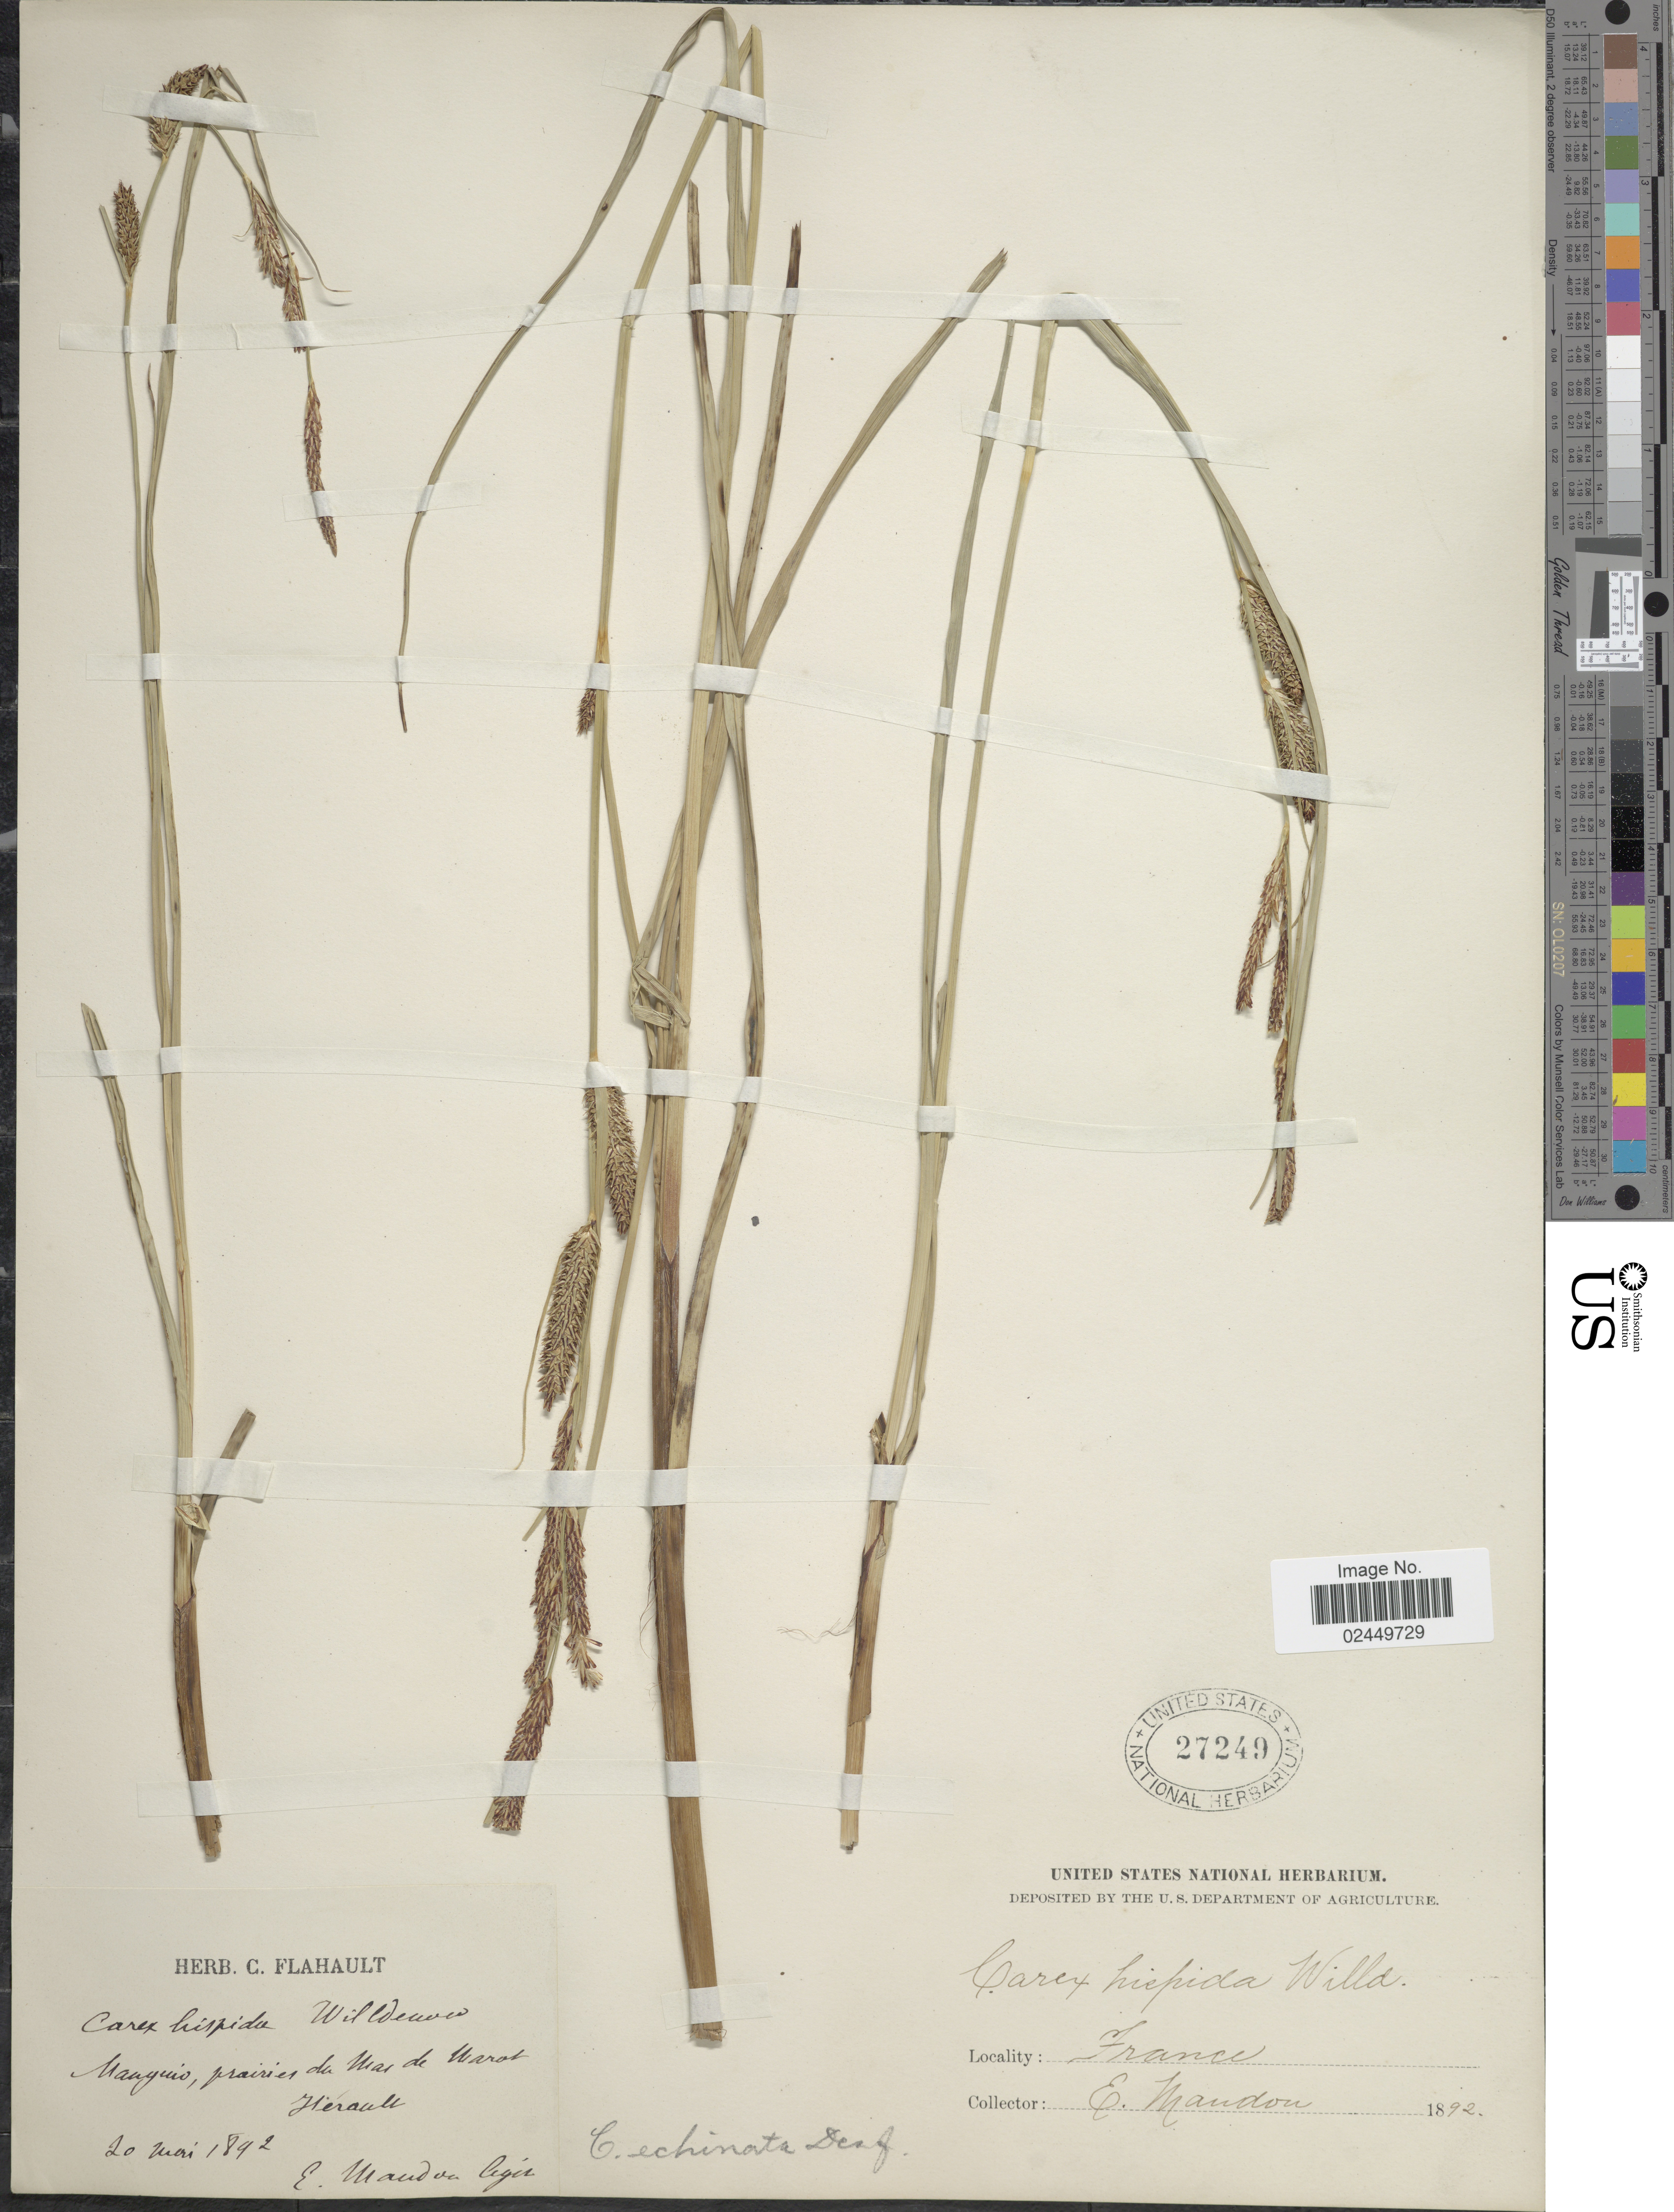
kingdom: Plantae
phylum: Tracheophyta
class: Liliopsida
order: Poales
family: Cyperaceae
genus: Carex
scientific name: Carex hispida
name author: Willd. ex Schkuhr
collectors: E. Mandon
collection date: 1892-05-20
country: France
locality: Manguis, prairies du Mar de Marot. Herault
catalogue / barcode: US 27249